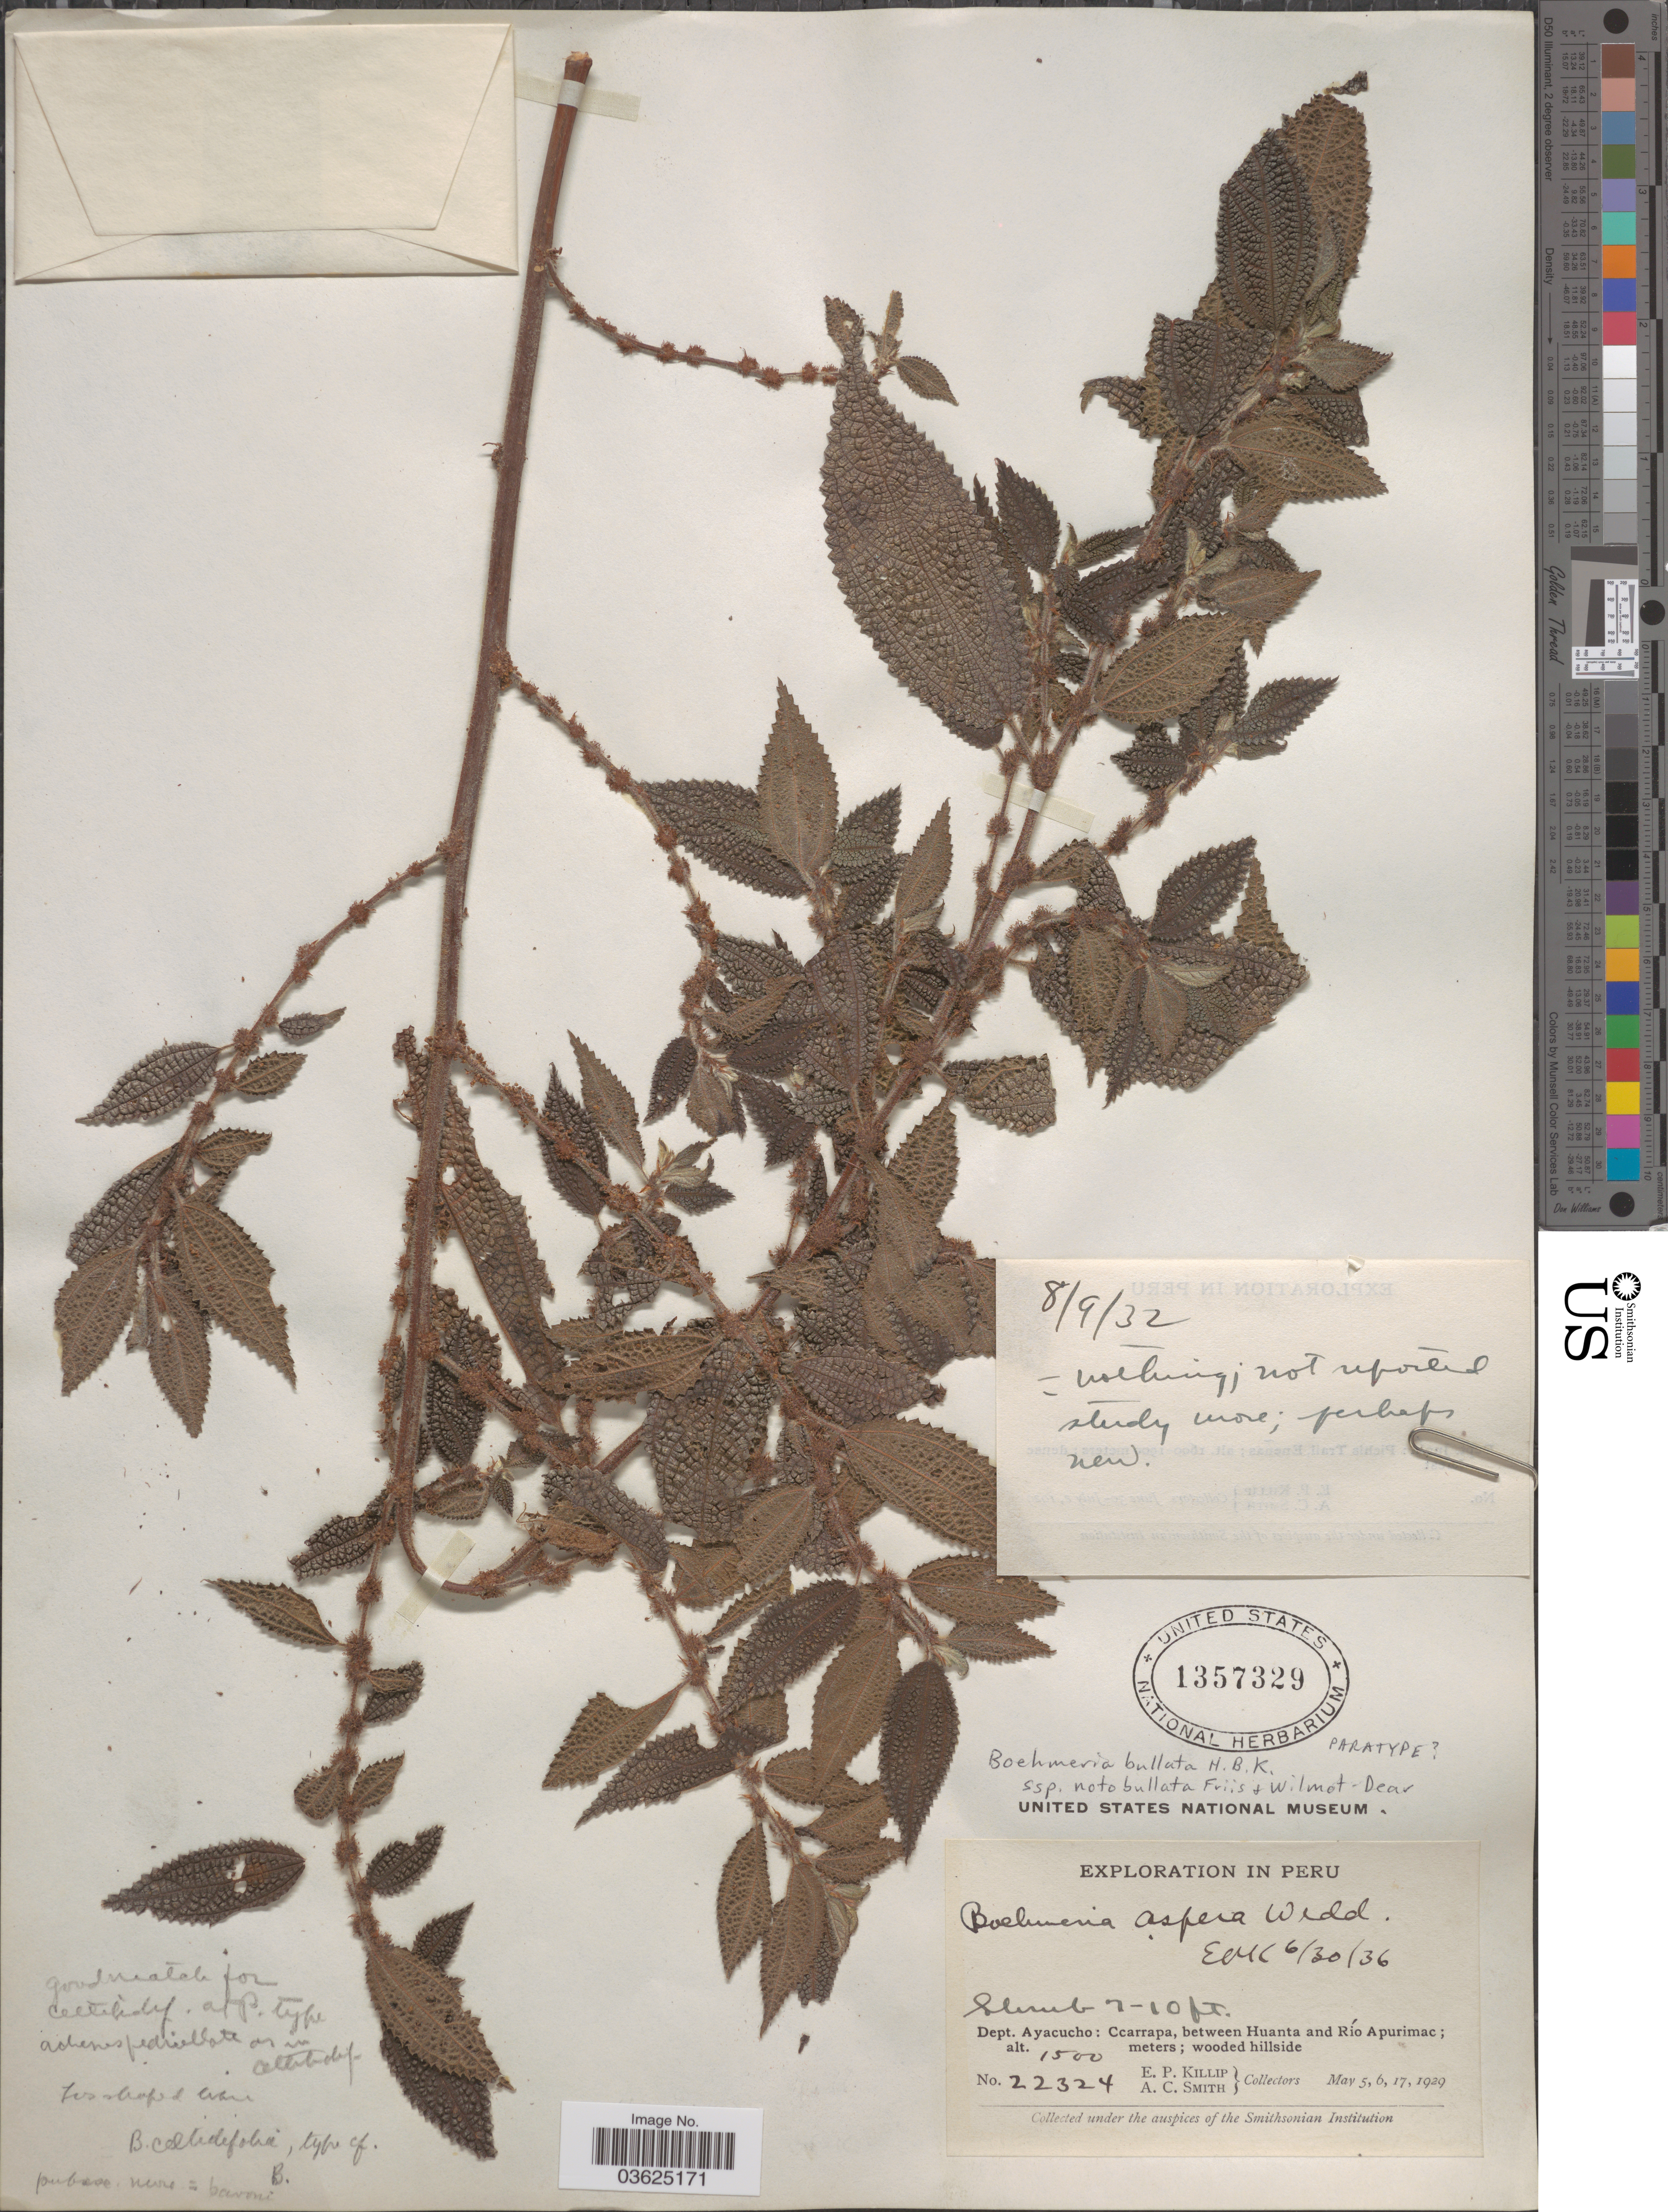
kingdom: Plantae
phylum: Tracheophyta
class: Magnoliopsida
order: Rosales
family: Urticaceae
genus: Boehmeria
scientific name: Boehmeria bullata subsp. notobullata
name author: Friis & Wilmot-Dear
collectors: E. P. Killip & A. C. Smith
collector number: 22324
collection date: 1929-05-05/1929-05-17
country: Peru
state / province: Ayacucho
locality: Dept. Ayacucho: Ccarrapa, between Huanta and Río Apurimac.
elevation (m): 1500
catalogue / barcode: US 1357329